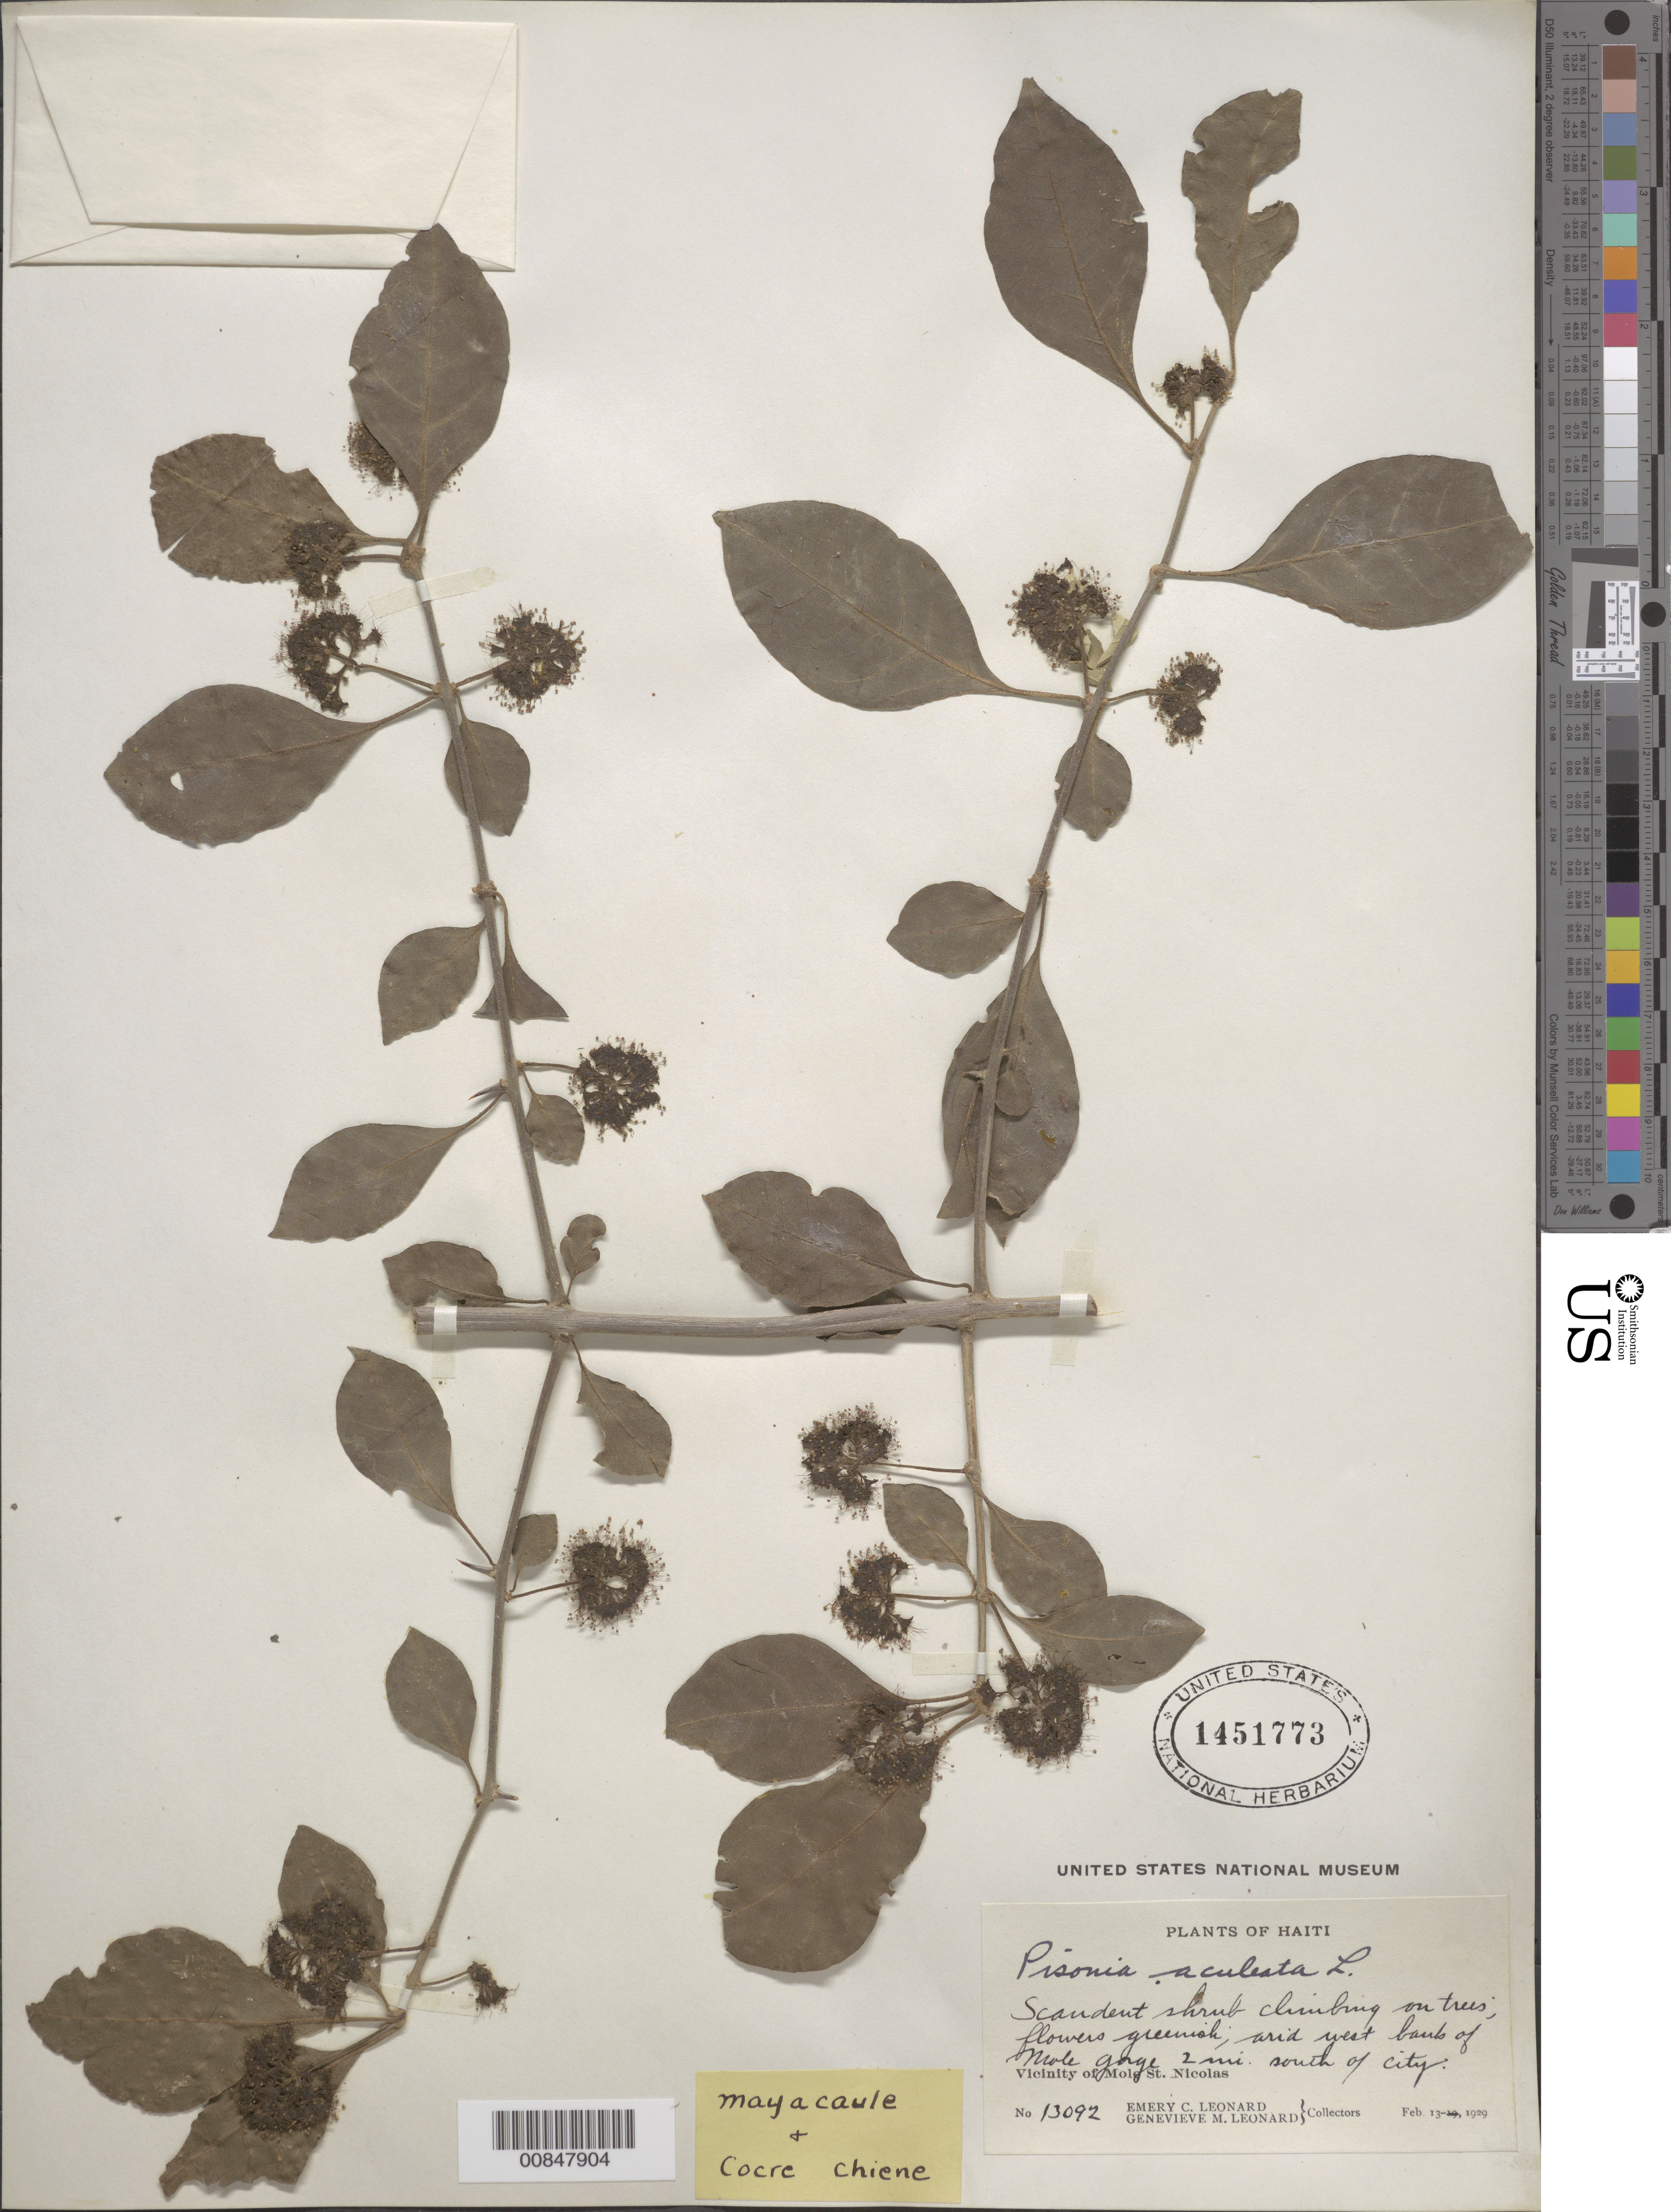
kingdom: Plantae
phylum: Tracheophyta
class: Magnoliopsida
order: Caryophyllales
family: Nyctaginaceae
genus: Pisonia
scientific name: Pisonia aculeata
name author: L.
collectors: E. C. Leonard & G. M. Leonard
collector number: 13092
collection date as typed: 13 Feb 1929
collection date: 1929-02-13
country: Haiti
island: Hispaniola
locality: Vicinity of Mole St. Nicolas, arid west bank of Mole Gorge, 2 mi south of city.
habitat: Climbing on trees.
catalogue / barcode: US 1451773